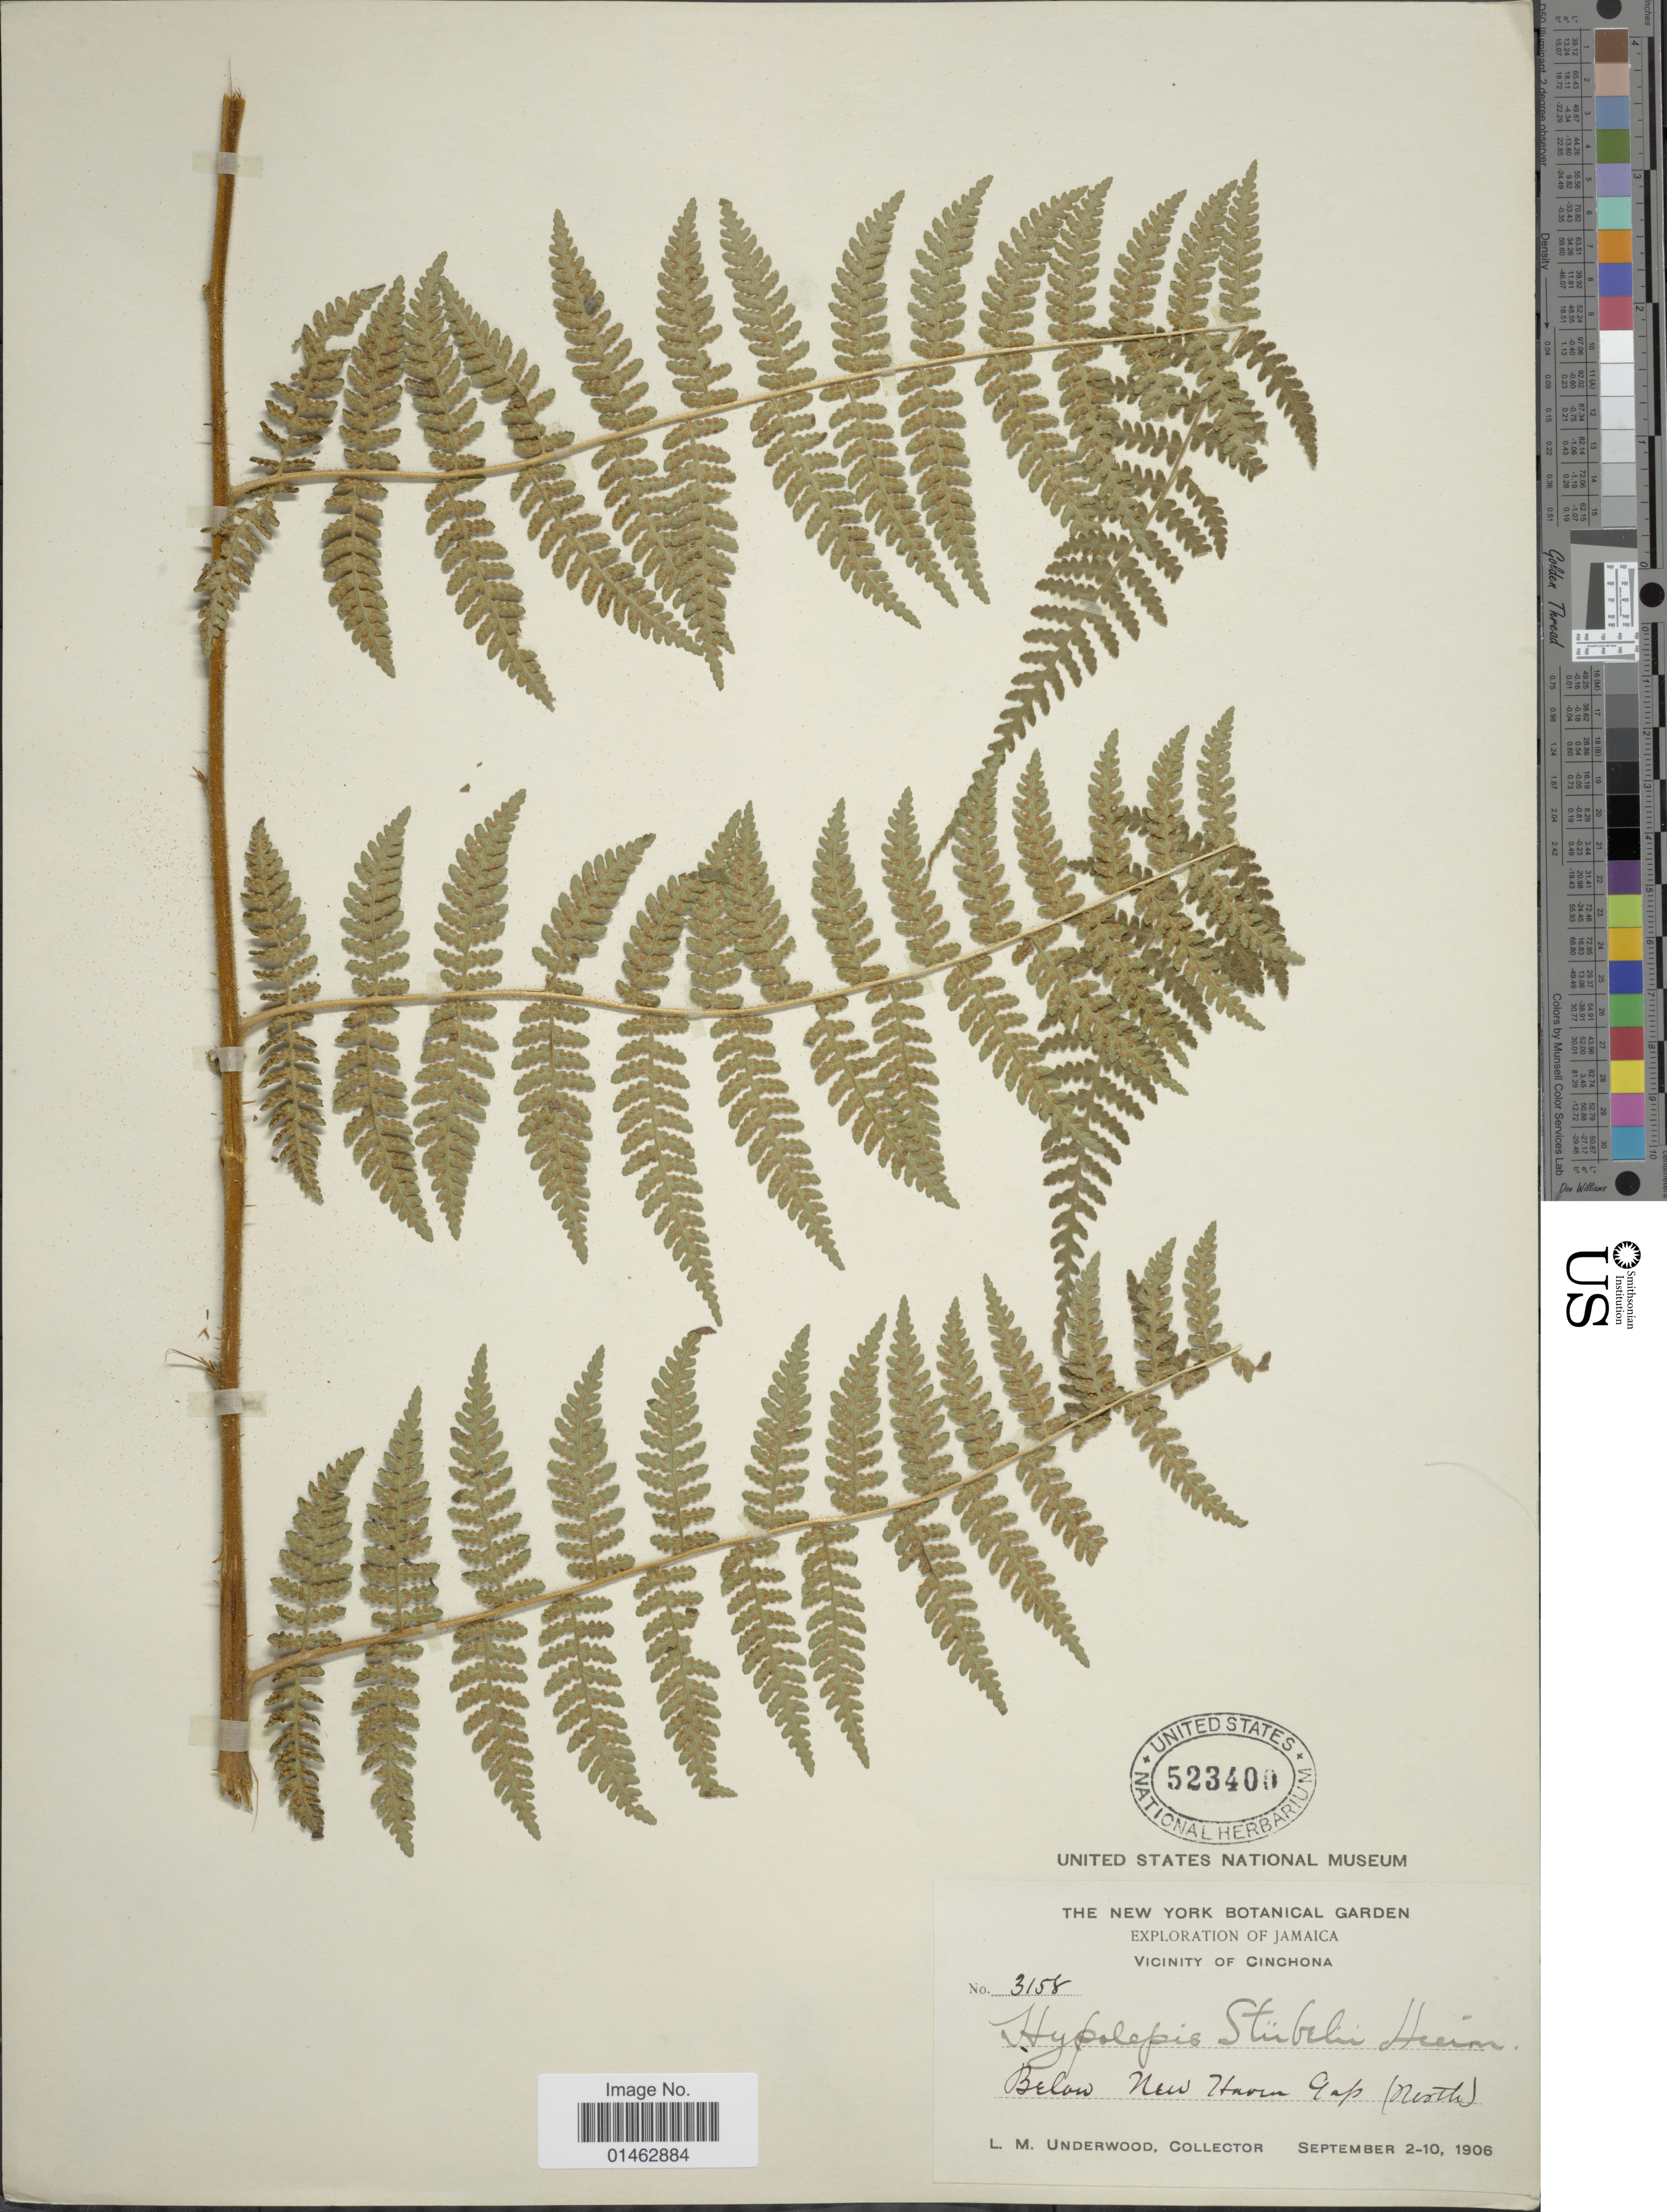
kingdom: Plantae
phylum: Tracheophyta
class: Polypodiopsida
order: Polypodiales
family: Dennstaedtiaceae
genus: Hypolepis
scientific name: Hypolepis steubelii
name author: Hieron.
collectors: L. M. Underwood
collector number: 3158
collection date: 1906-09-02/1906-09-10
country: Jamaica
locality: Vicinity of Cinchona, Below New Haven Gap (North)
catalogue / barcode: US 523400